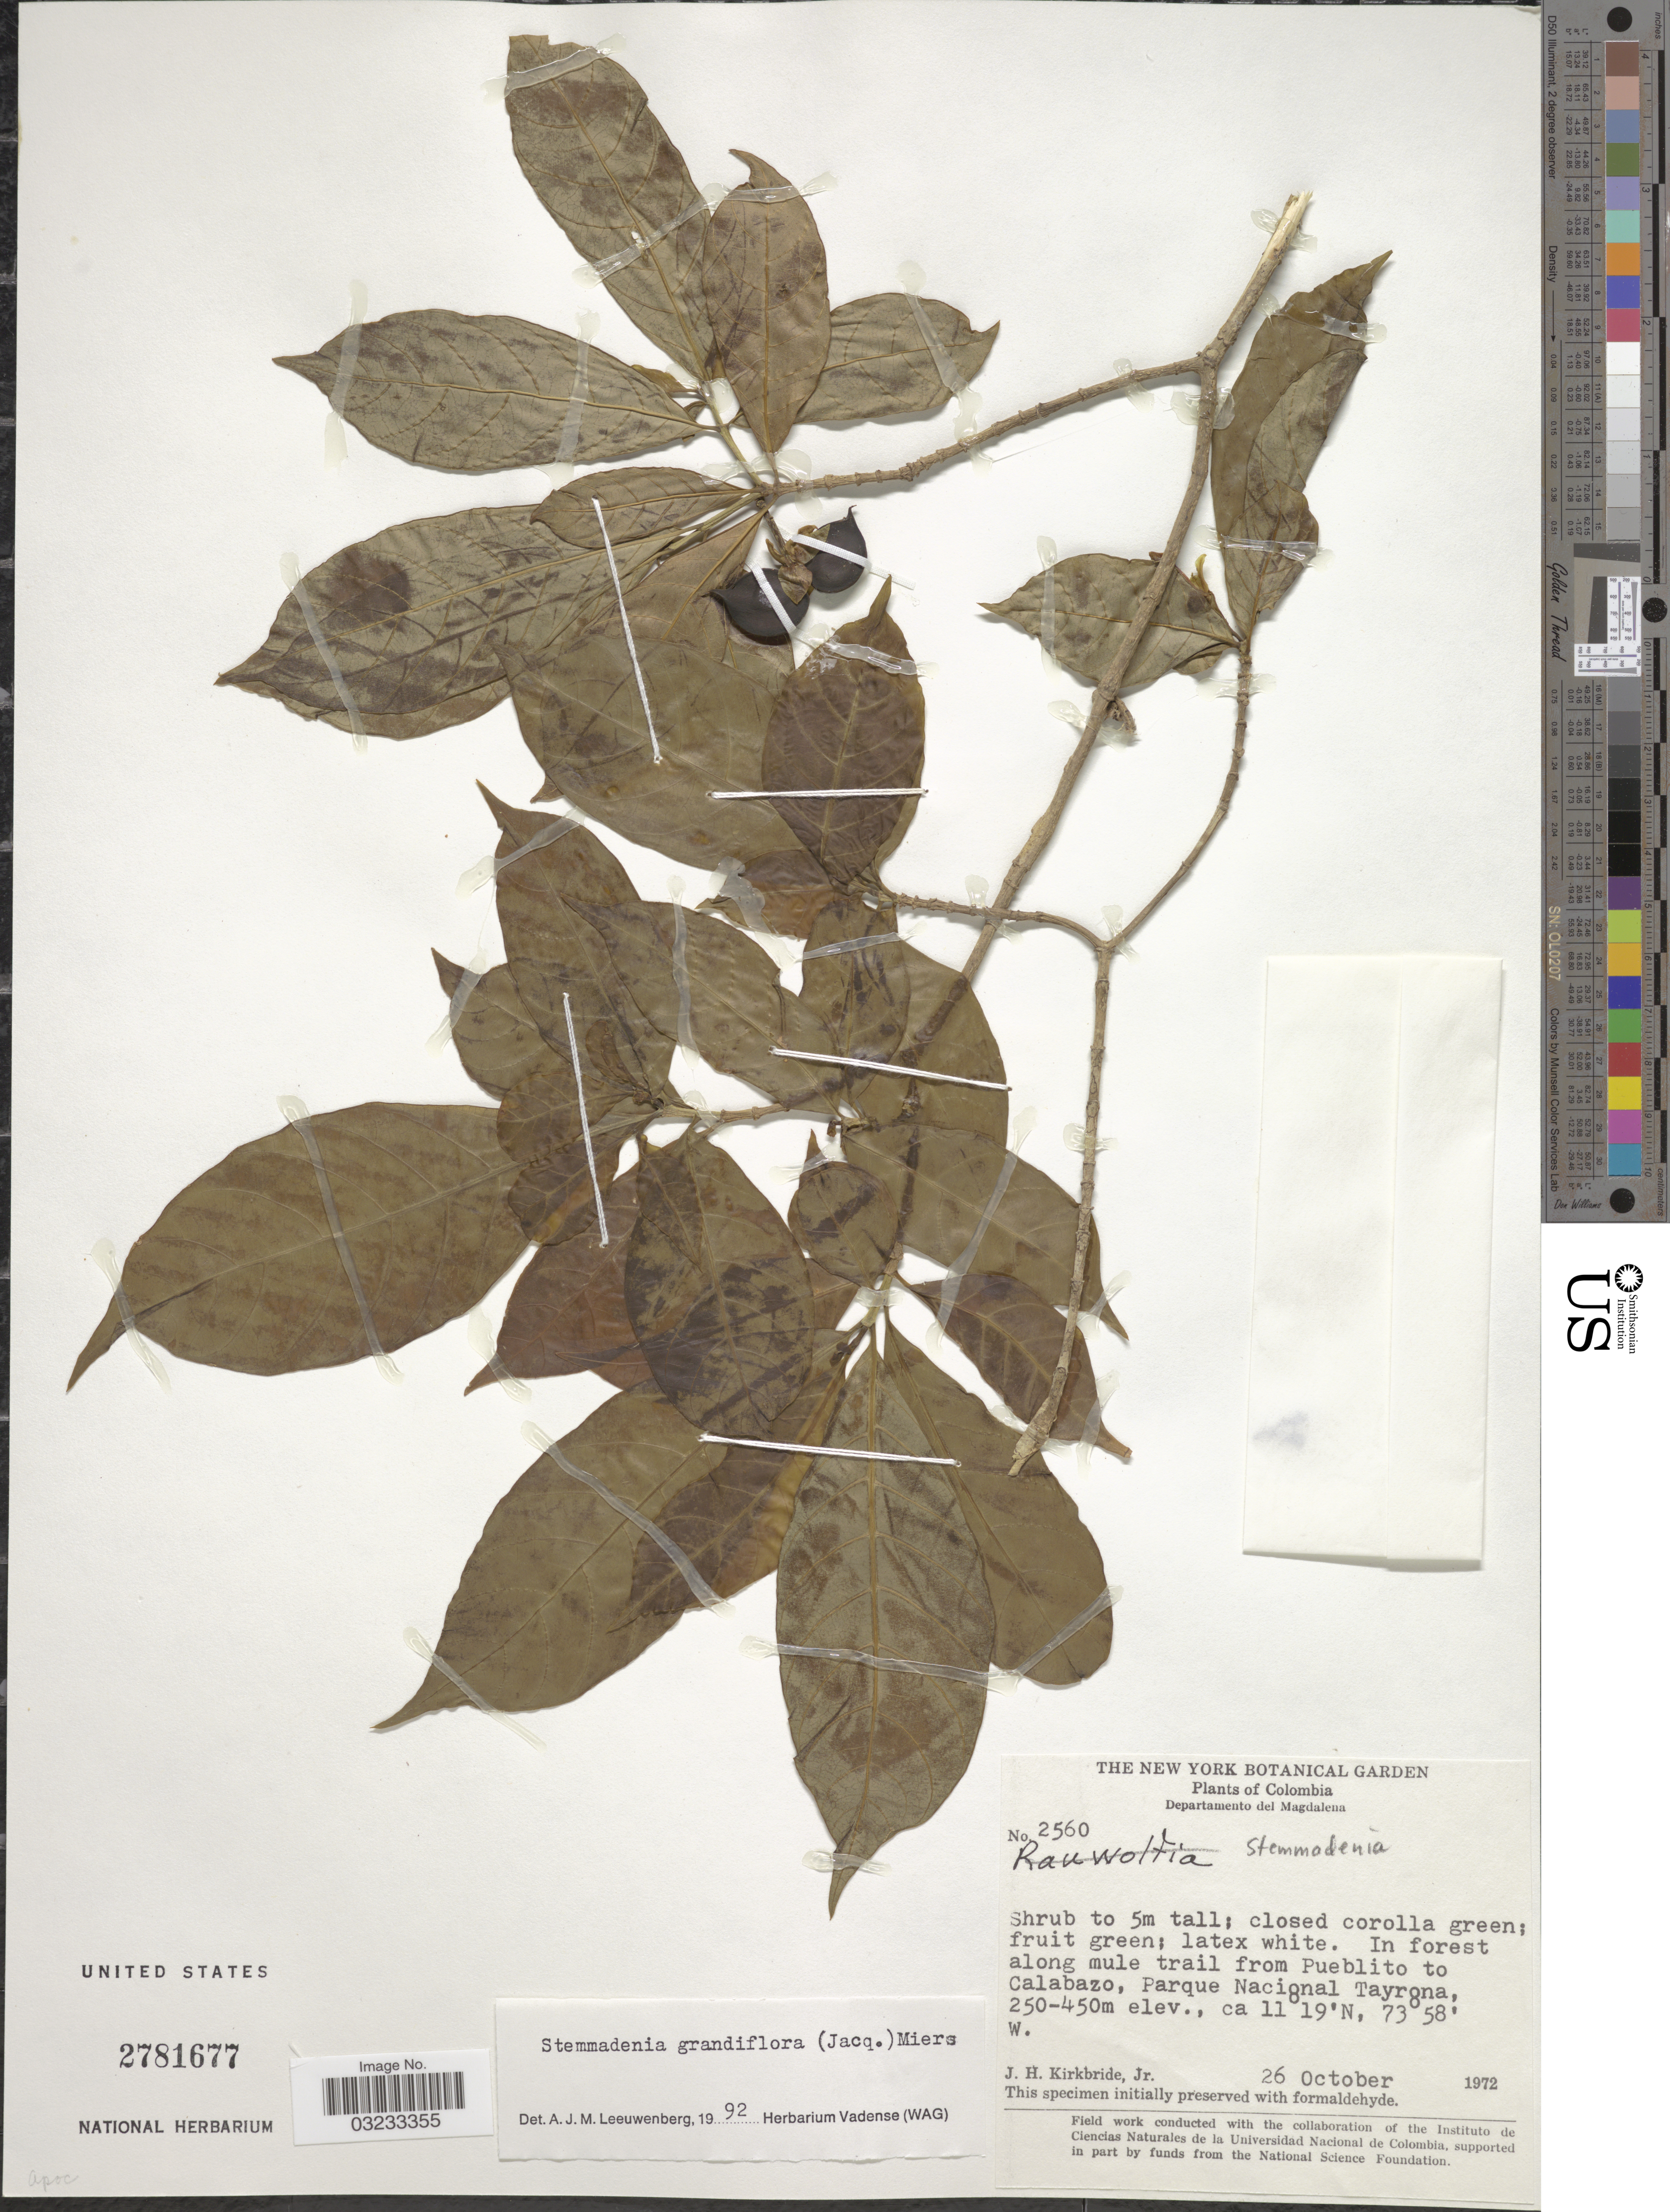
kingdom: Plantae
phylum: Tracheophyta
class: Magnoliopsida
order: Gentianales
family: Apocynaceae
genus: Stemmadenia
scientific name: Stemmadenia grandiflora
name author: (Jacq.) Miers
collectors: J. H. Kirkbride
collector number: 2560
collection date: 1972-10-26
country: Colombia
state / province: Magdalena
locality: Departamento del Magdalena. In forest along mule trail from Pueblito to Calabazo, Parque Nacional Tayrona.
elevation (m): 250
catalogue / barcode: US 2781677